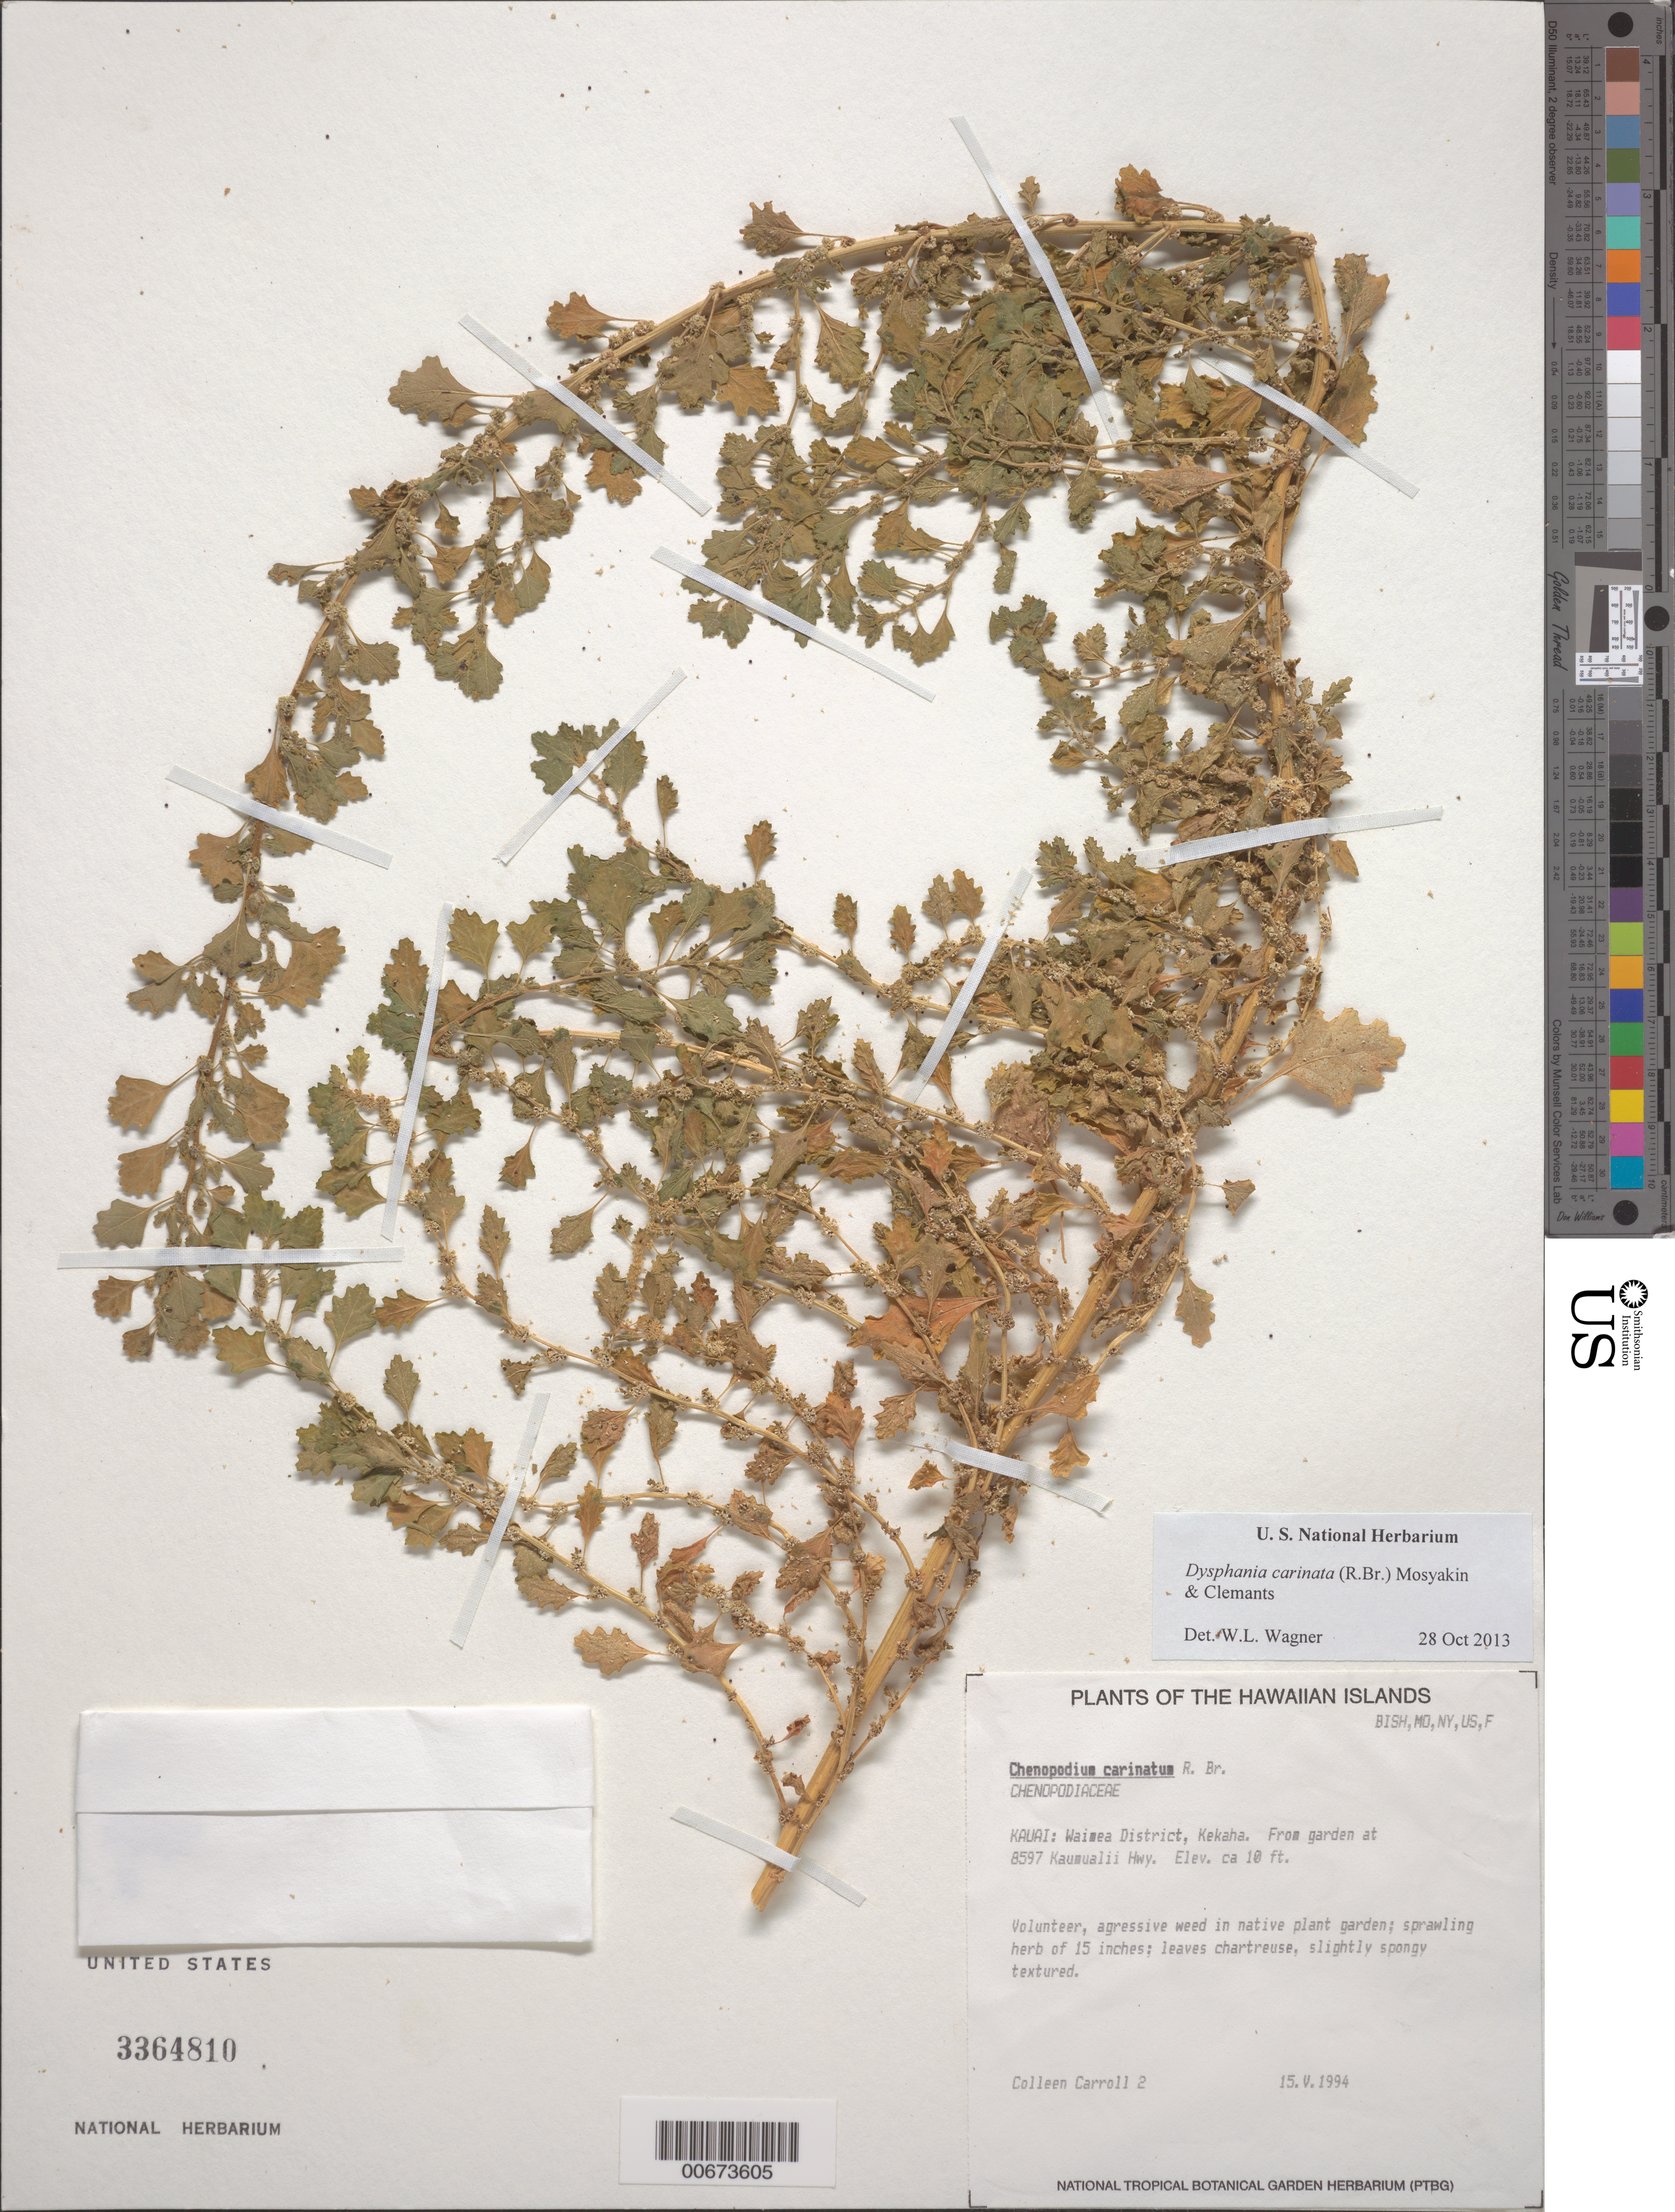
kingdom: Plantae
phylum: Tracheophyta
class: Magnoliopsida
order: Caryophyllales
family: Amaranthaceae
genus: Dysphania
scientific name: Dysphania carinata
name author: (R. Br.) Mosyakin & Clemants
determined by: Wagner, W. L., (BOT), Smithsonian Institution - National Museum of Natural History (UNITED STATES)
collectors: C. Carroll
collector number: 2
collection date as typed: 15 May 1994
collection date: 1994-05-15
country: United States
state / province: Hawaii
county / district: Kauai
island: Kaua'i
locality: Waimea District, Kekaha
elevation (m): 3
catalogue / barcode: US 3364810